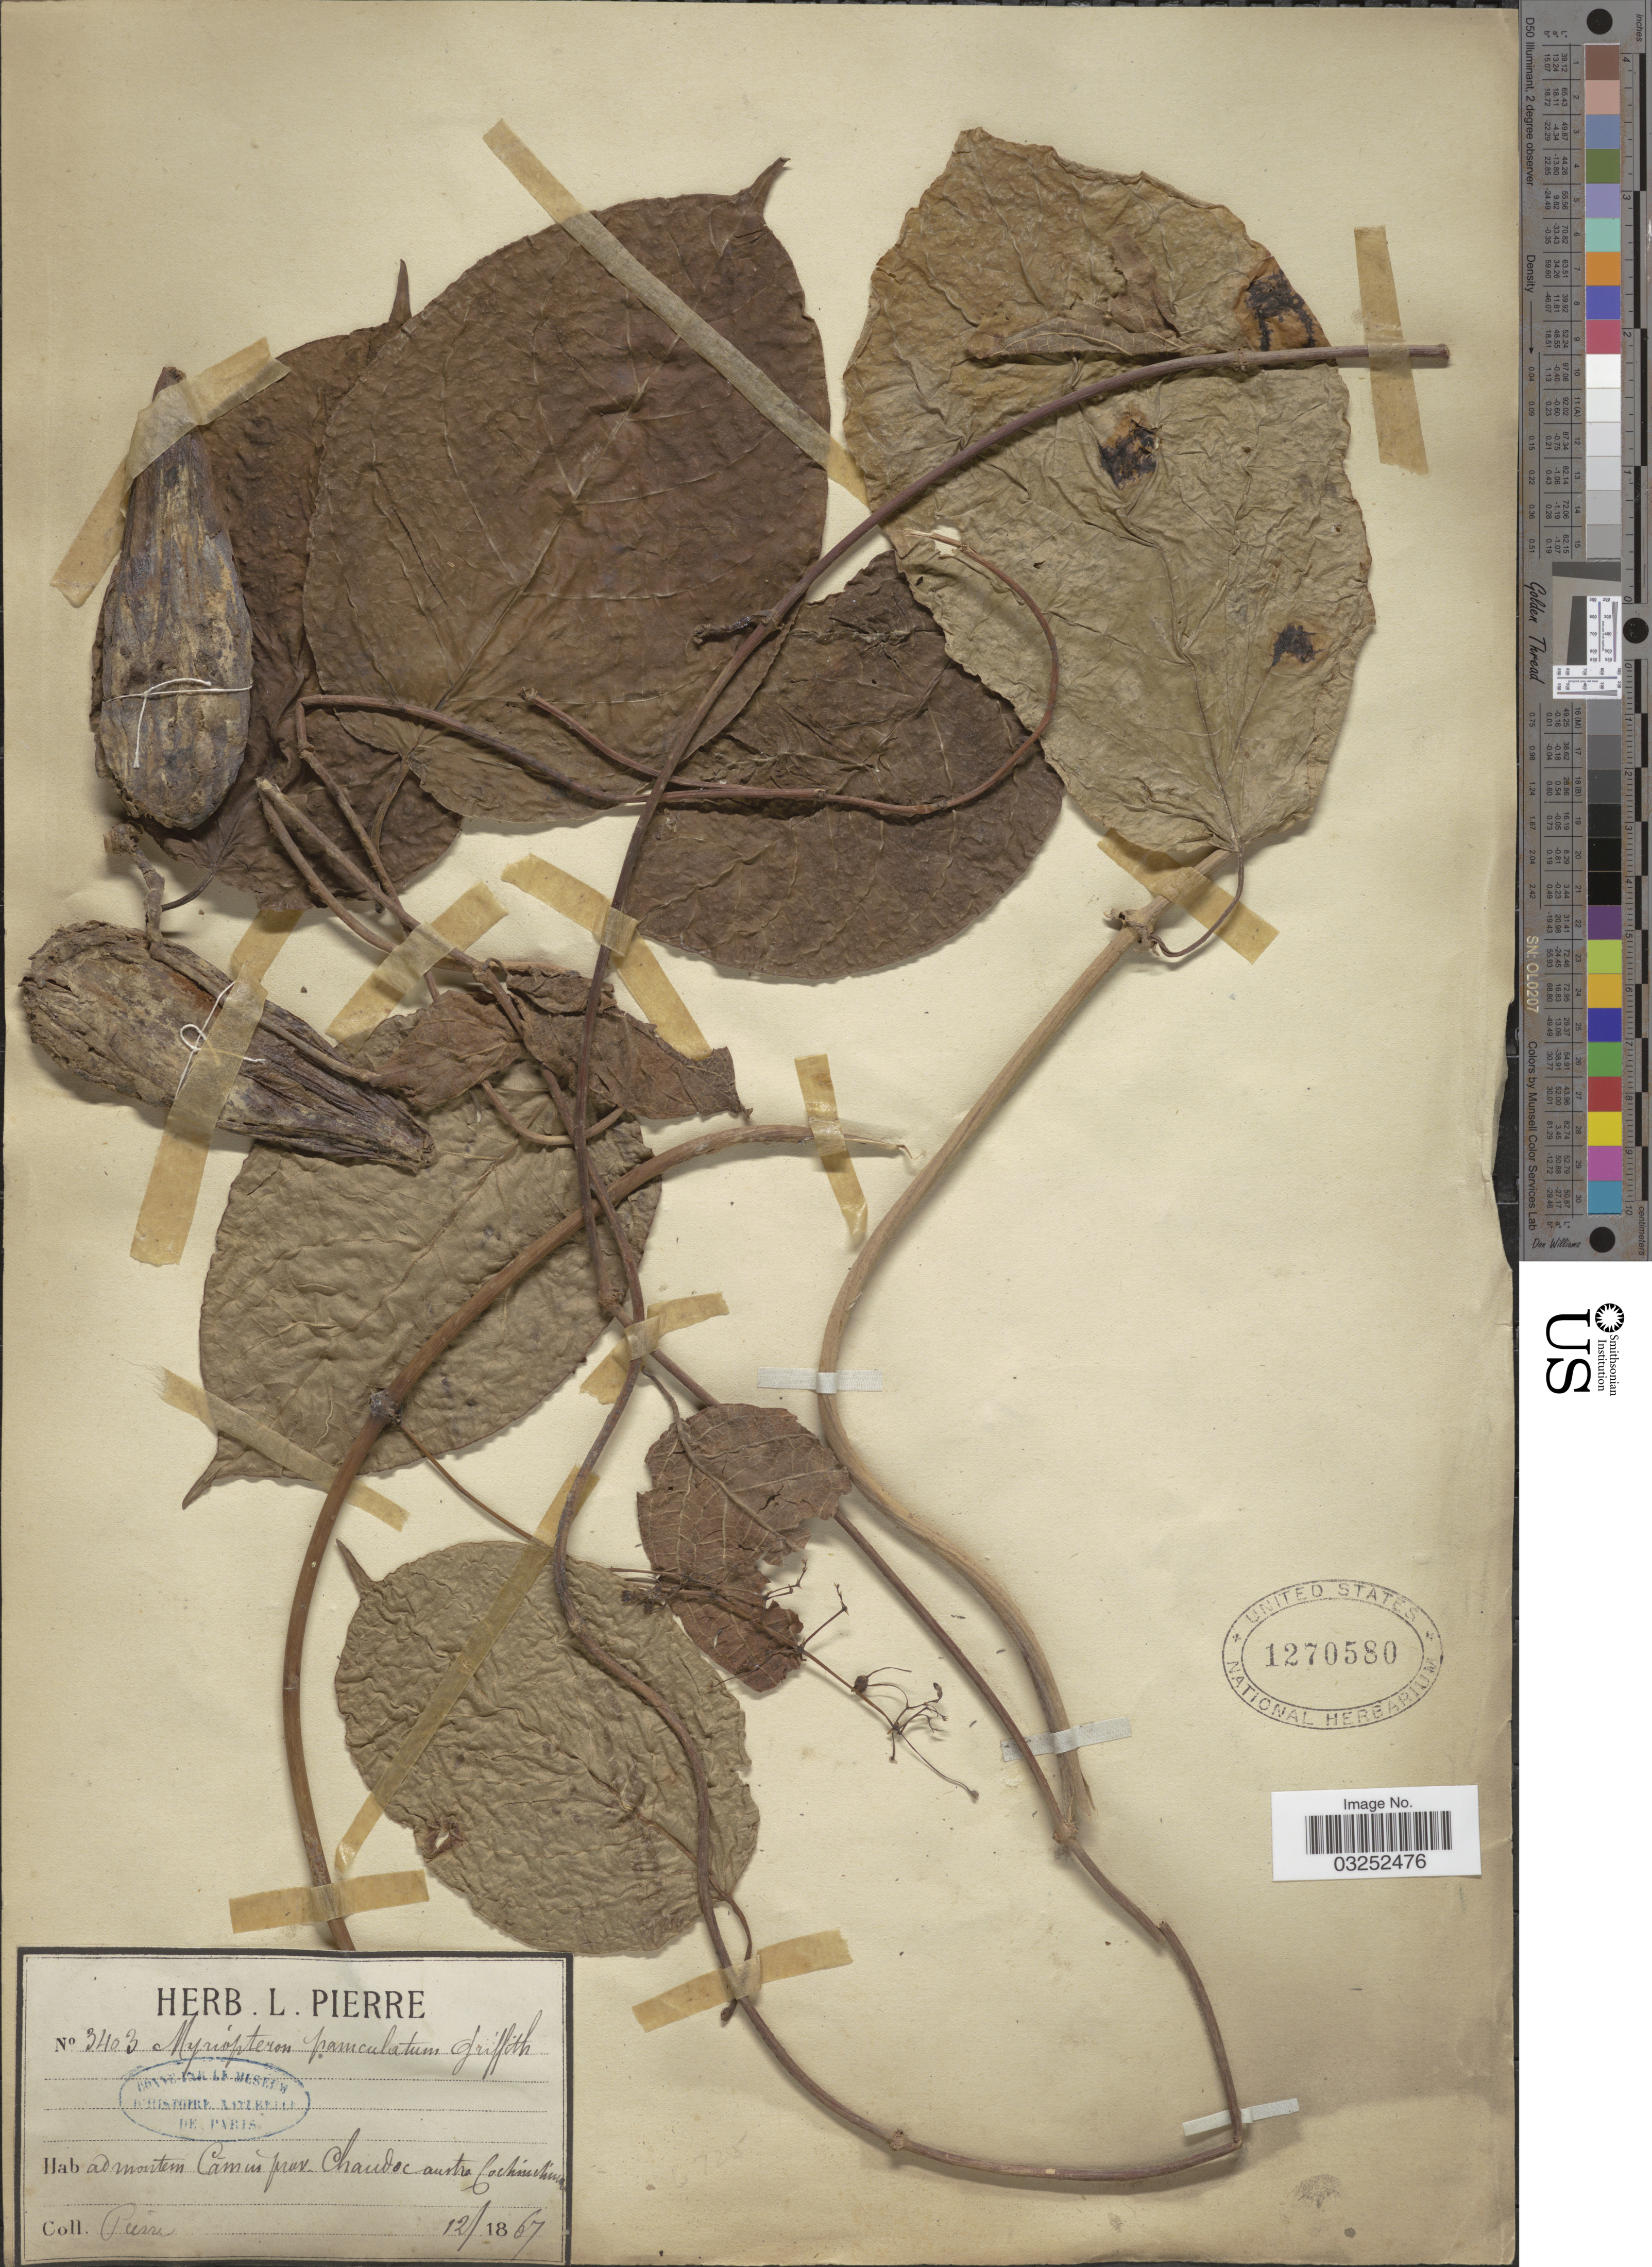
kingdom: Plantae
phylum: Tracheophyta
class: Magnoliopsida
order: Gentianales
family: Apocynaceae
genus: Myriopteron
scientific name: Myriopteron extensum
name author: (C. Wright) K. Schum.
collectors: L. Pierre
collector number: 3403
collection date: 1867-12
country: Vietnam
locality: Ad montem Cam in prov. Chaudoc austro Cochinchinae [at Cam mountain in Chau Doc province, south Cochinchina]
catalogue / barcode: US 1270580